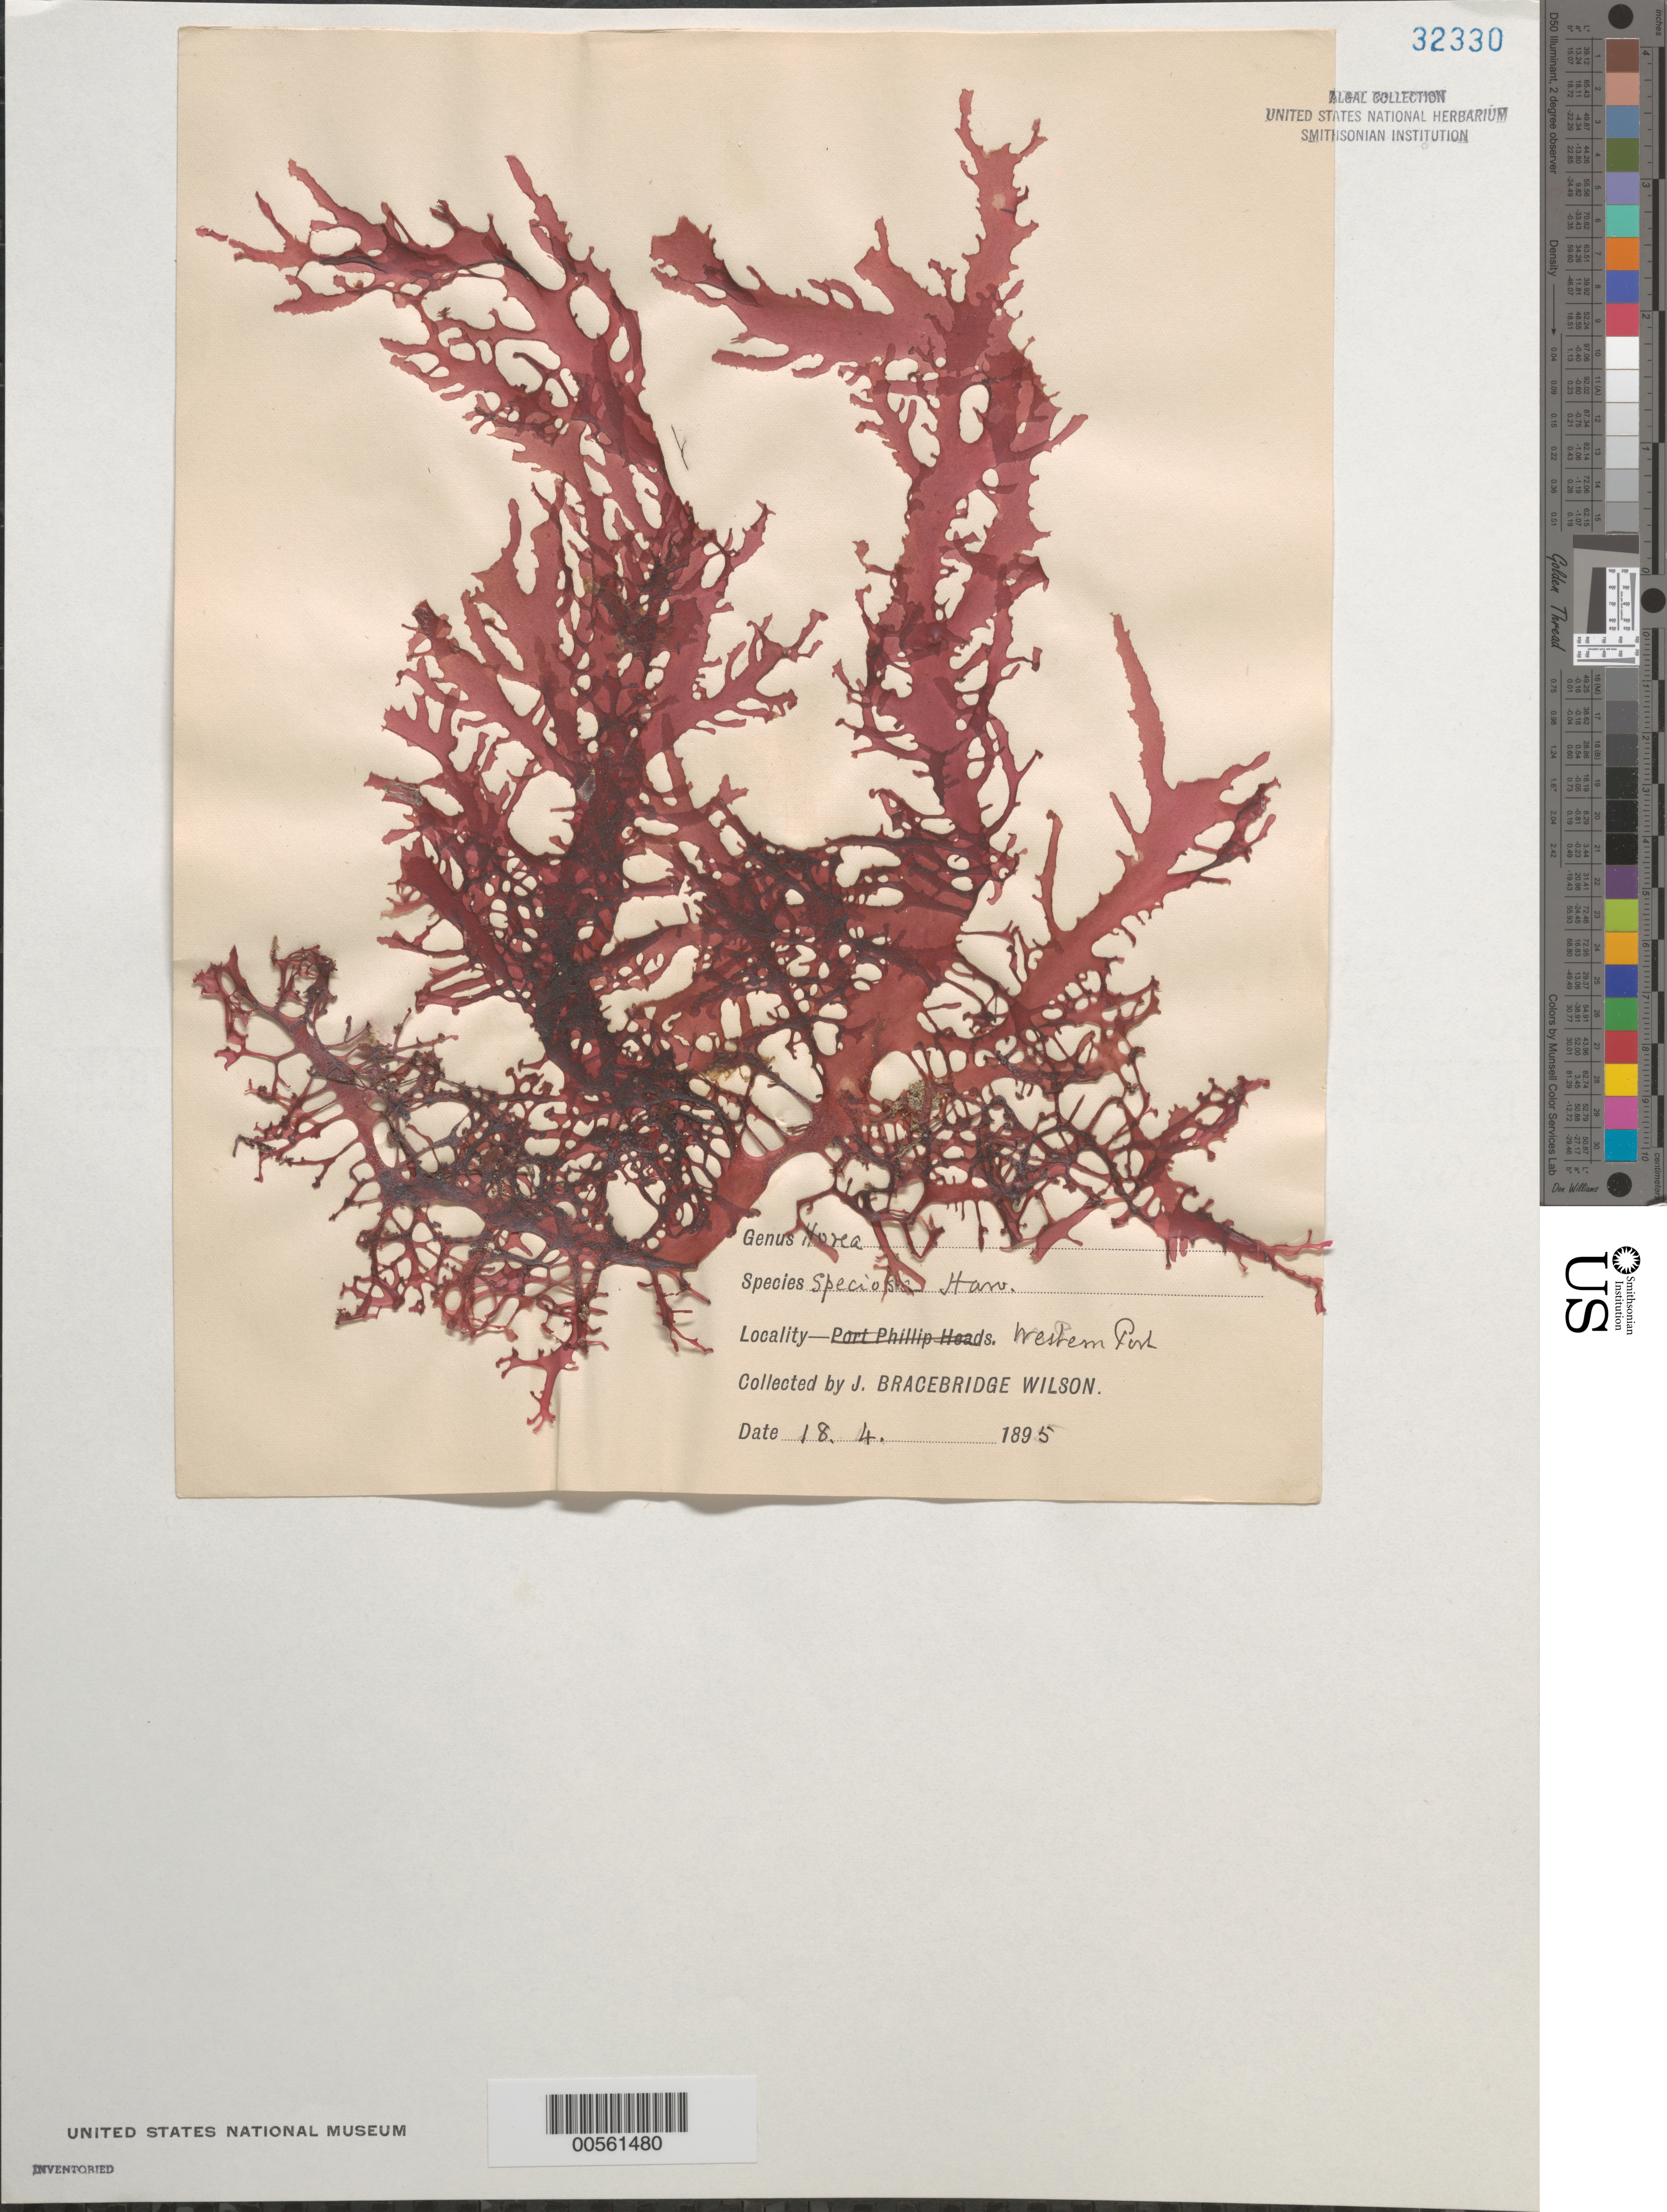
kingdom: Plantae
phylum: Rhodophyta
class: Florideophyceae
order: Rhodymeniales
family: Faucheaceae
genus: Gloioderma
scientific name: Gloioderma australe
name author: J. Agardh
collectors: J. B. Wilson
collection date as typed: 18 Apr 1895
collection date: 1895-04-18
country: Australia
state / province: Victoria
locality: Western Port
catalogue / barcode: US 32330